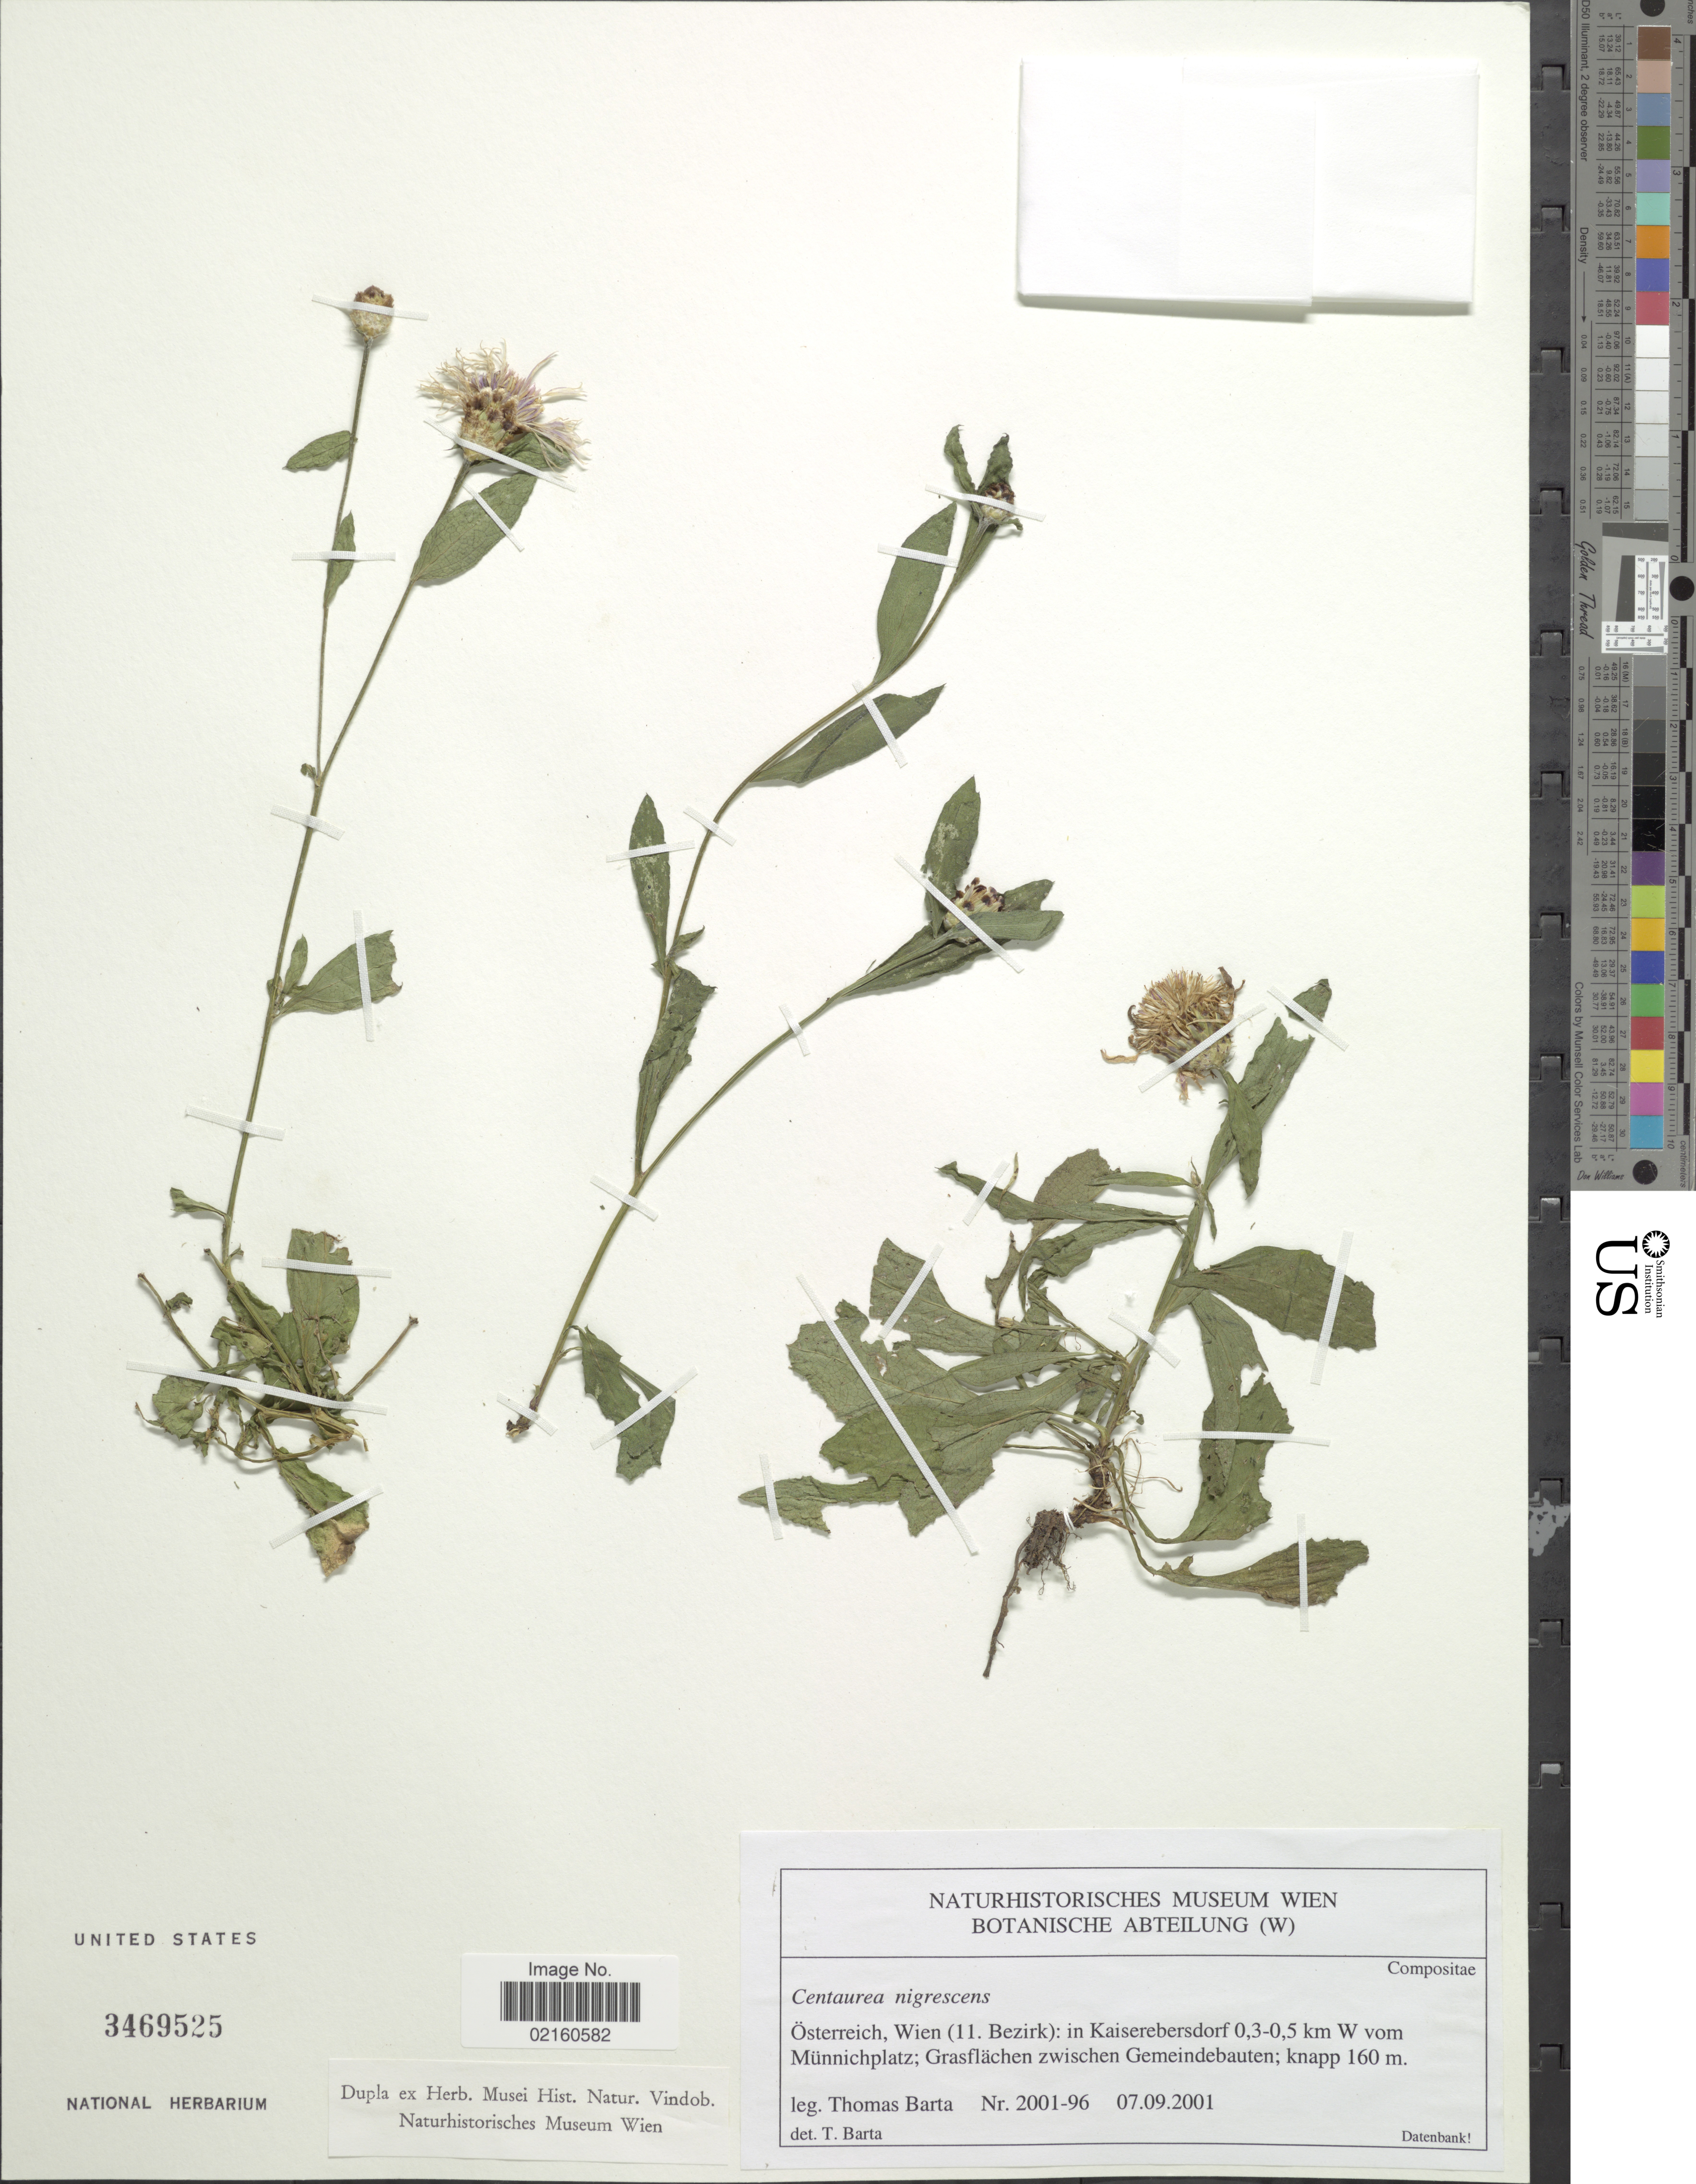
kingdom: Plantae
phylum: Tracheophyta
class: Magnoliopsida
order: Asterales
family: Asteraceae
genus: Centaurea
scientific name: Centaurea nigrescens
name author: Willd.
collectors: T. Barta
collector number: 2001-96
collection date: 2001-09-07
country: Austria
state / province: Wien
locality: Osterreich, (11 Bezirk), Kaiserebersdorf 0.3-0.5 km W vom Munnichplatz, Grasflachen zwischen Gemeindebauten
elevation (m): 160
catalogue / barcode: US 3469525